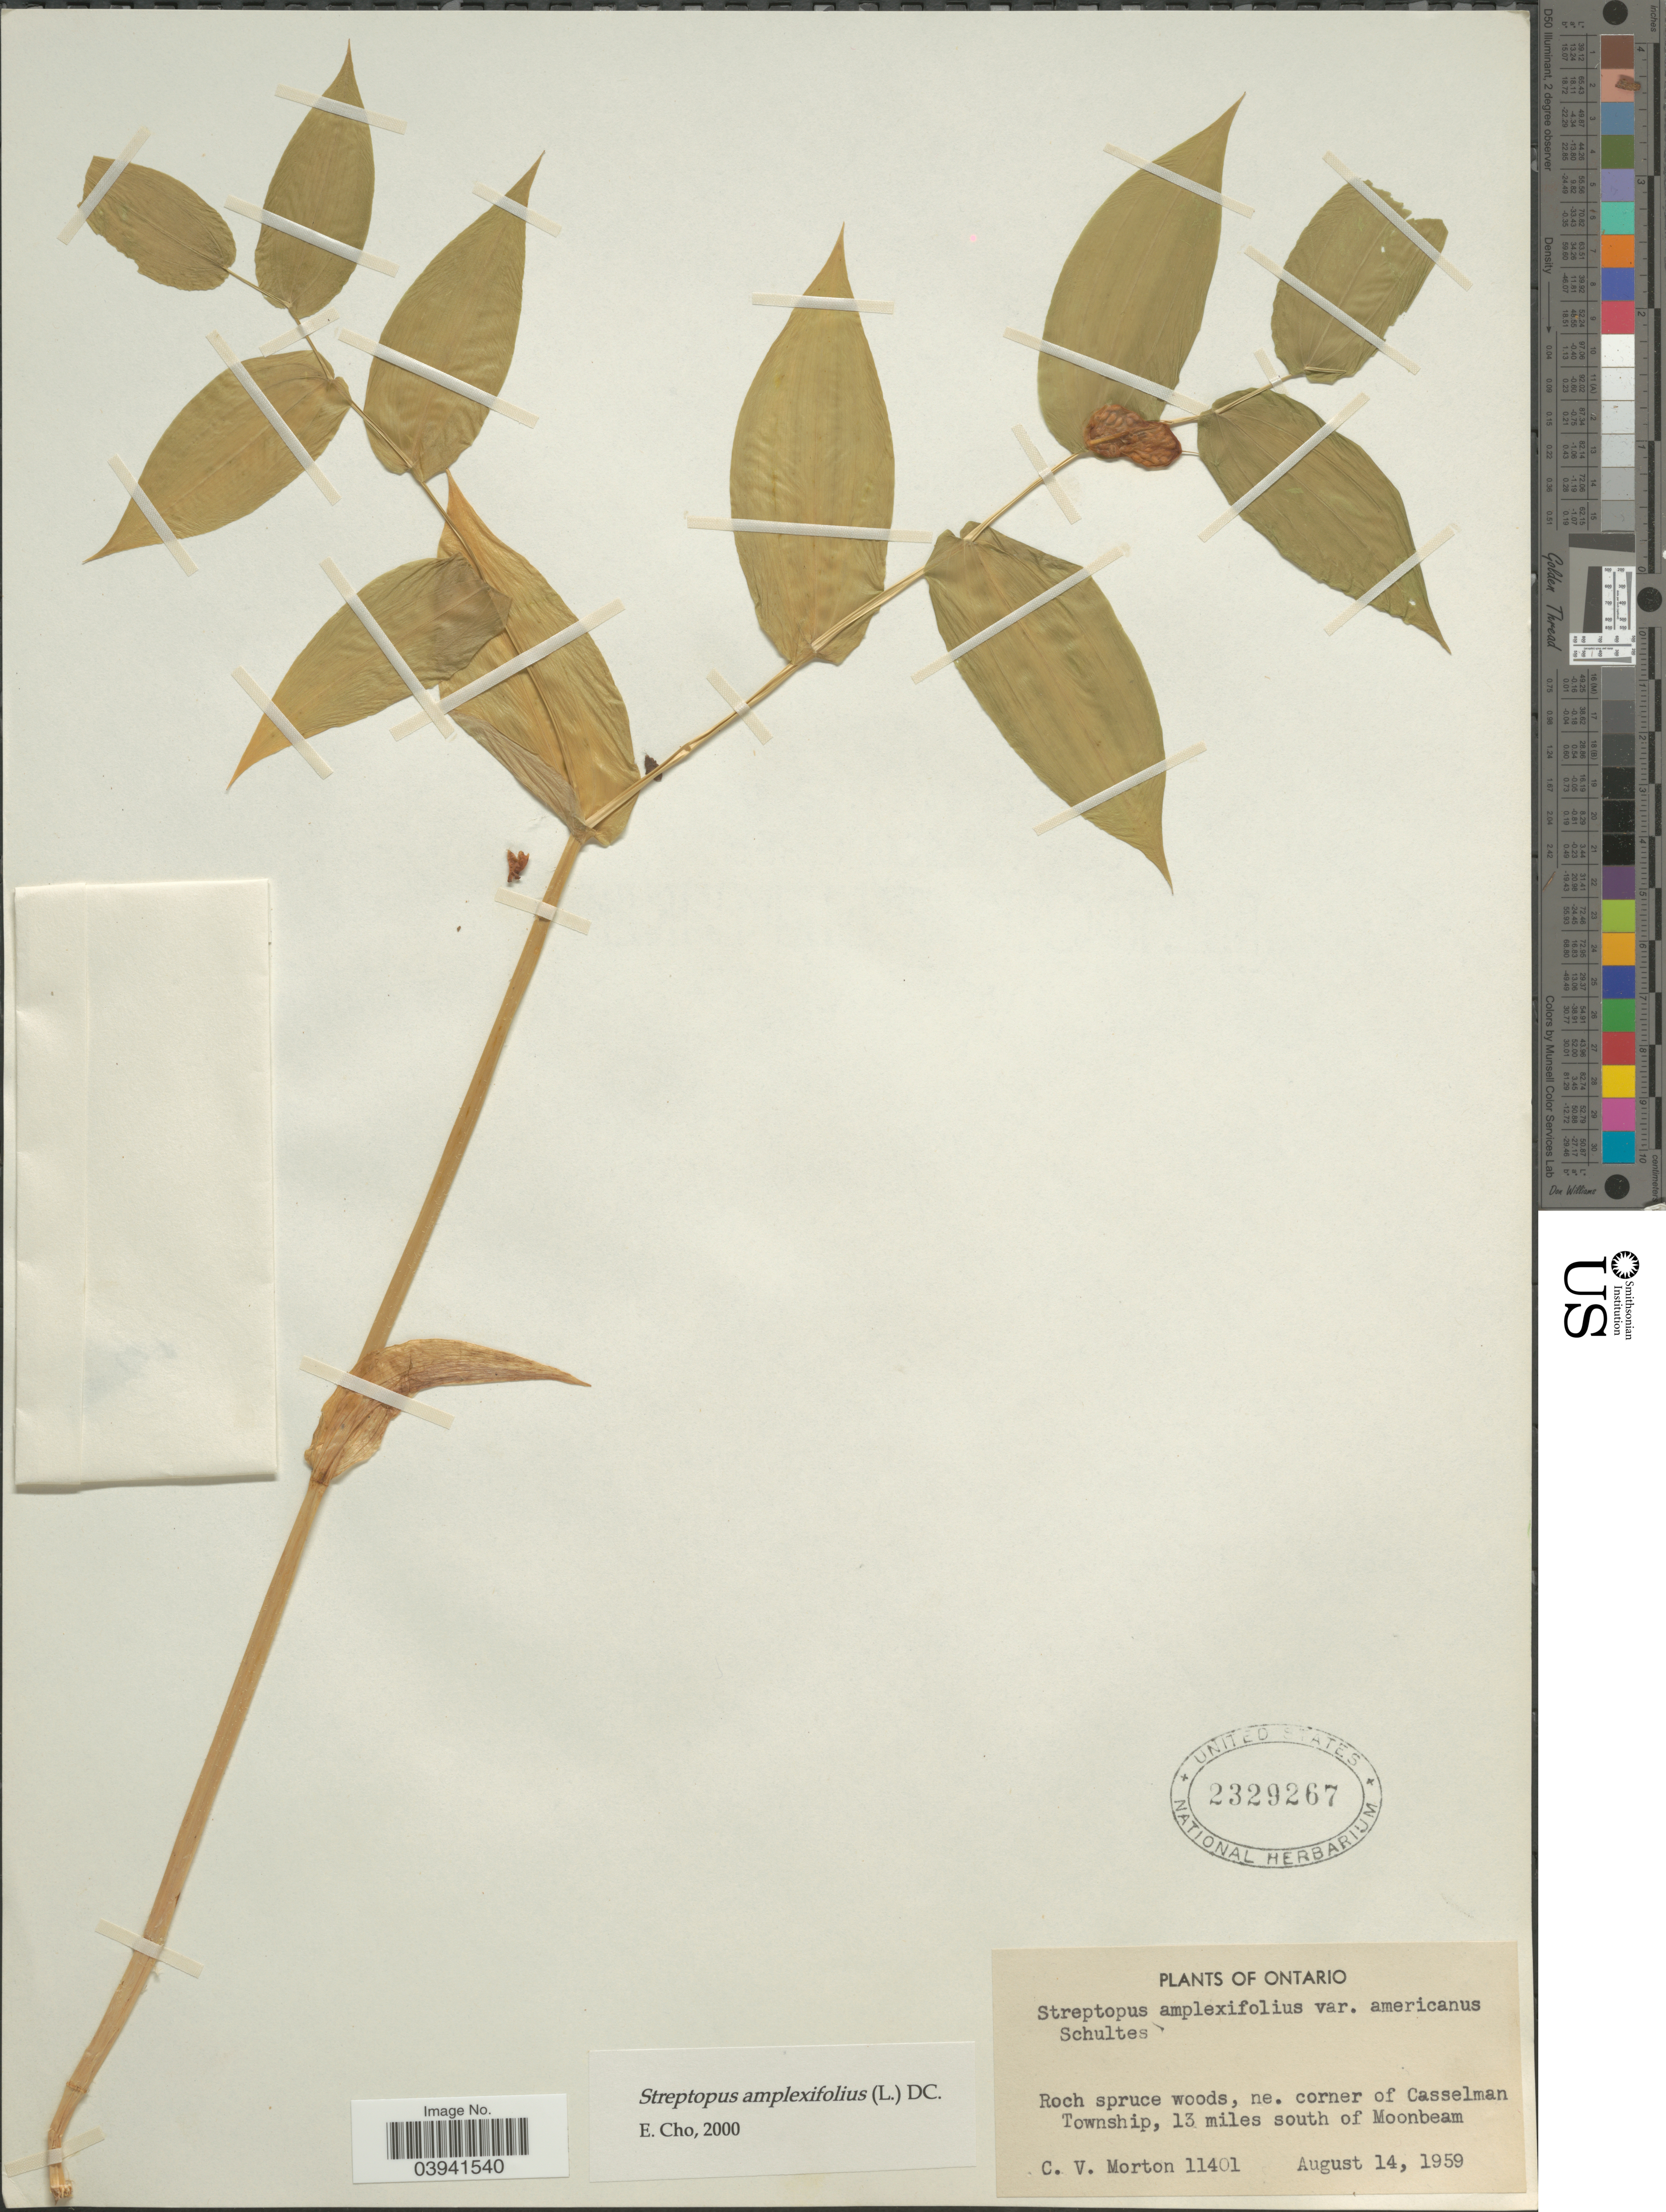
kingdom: Plantae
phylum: Tracheophyta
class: Liliopsida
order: Liliales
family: Liliaceae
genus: Streptopus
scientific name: Streptopus amplexifolius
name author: (L.) DC.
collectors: C. V. Morton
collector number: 11401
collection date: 1959-08-14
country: Canada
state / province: Ontario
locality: Rich spruce woods, ne. corner of Casselman Township, 13 miles south of Moonbeam.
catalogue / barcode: US 2329267